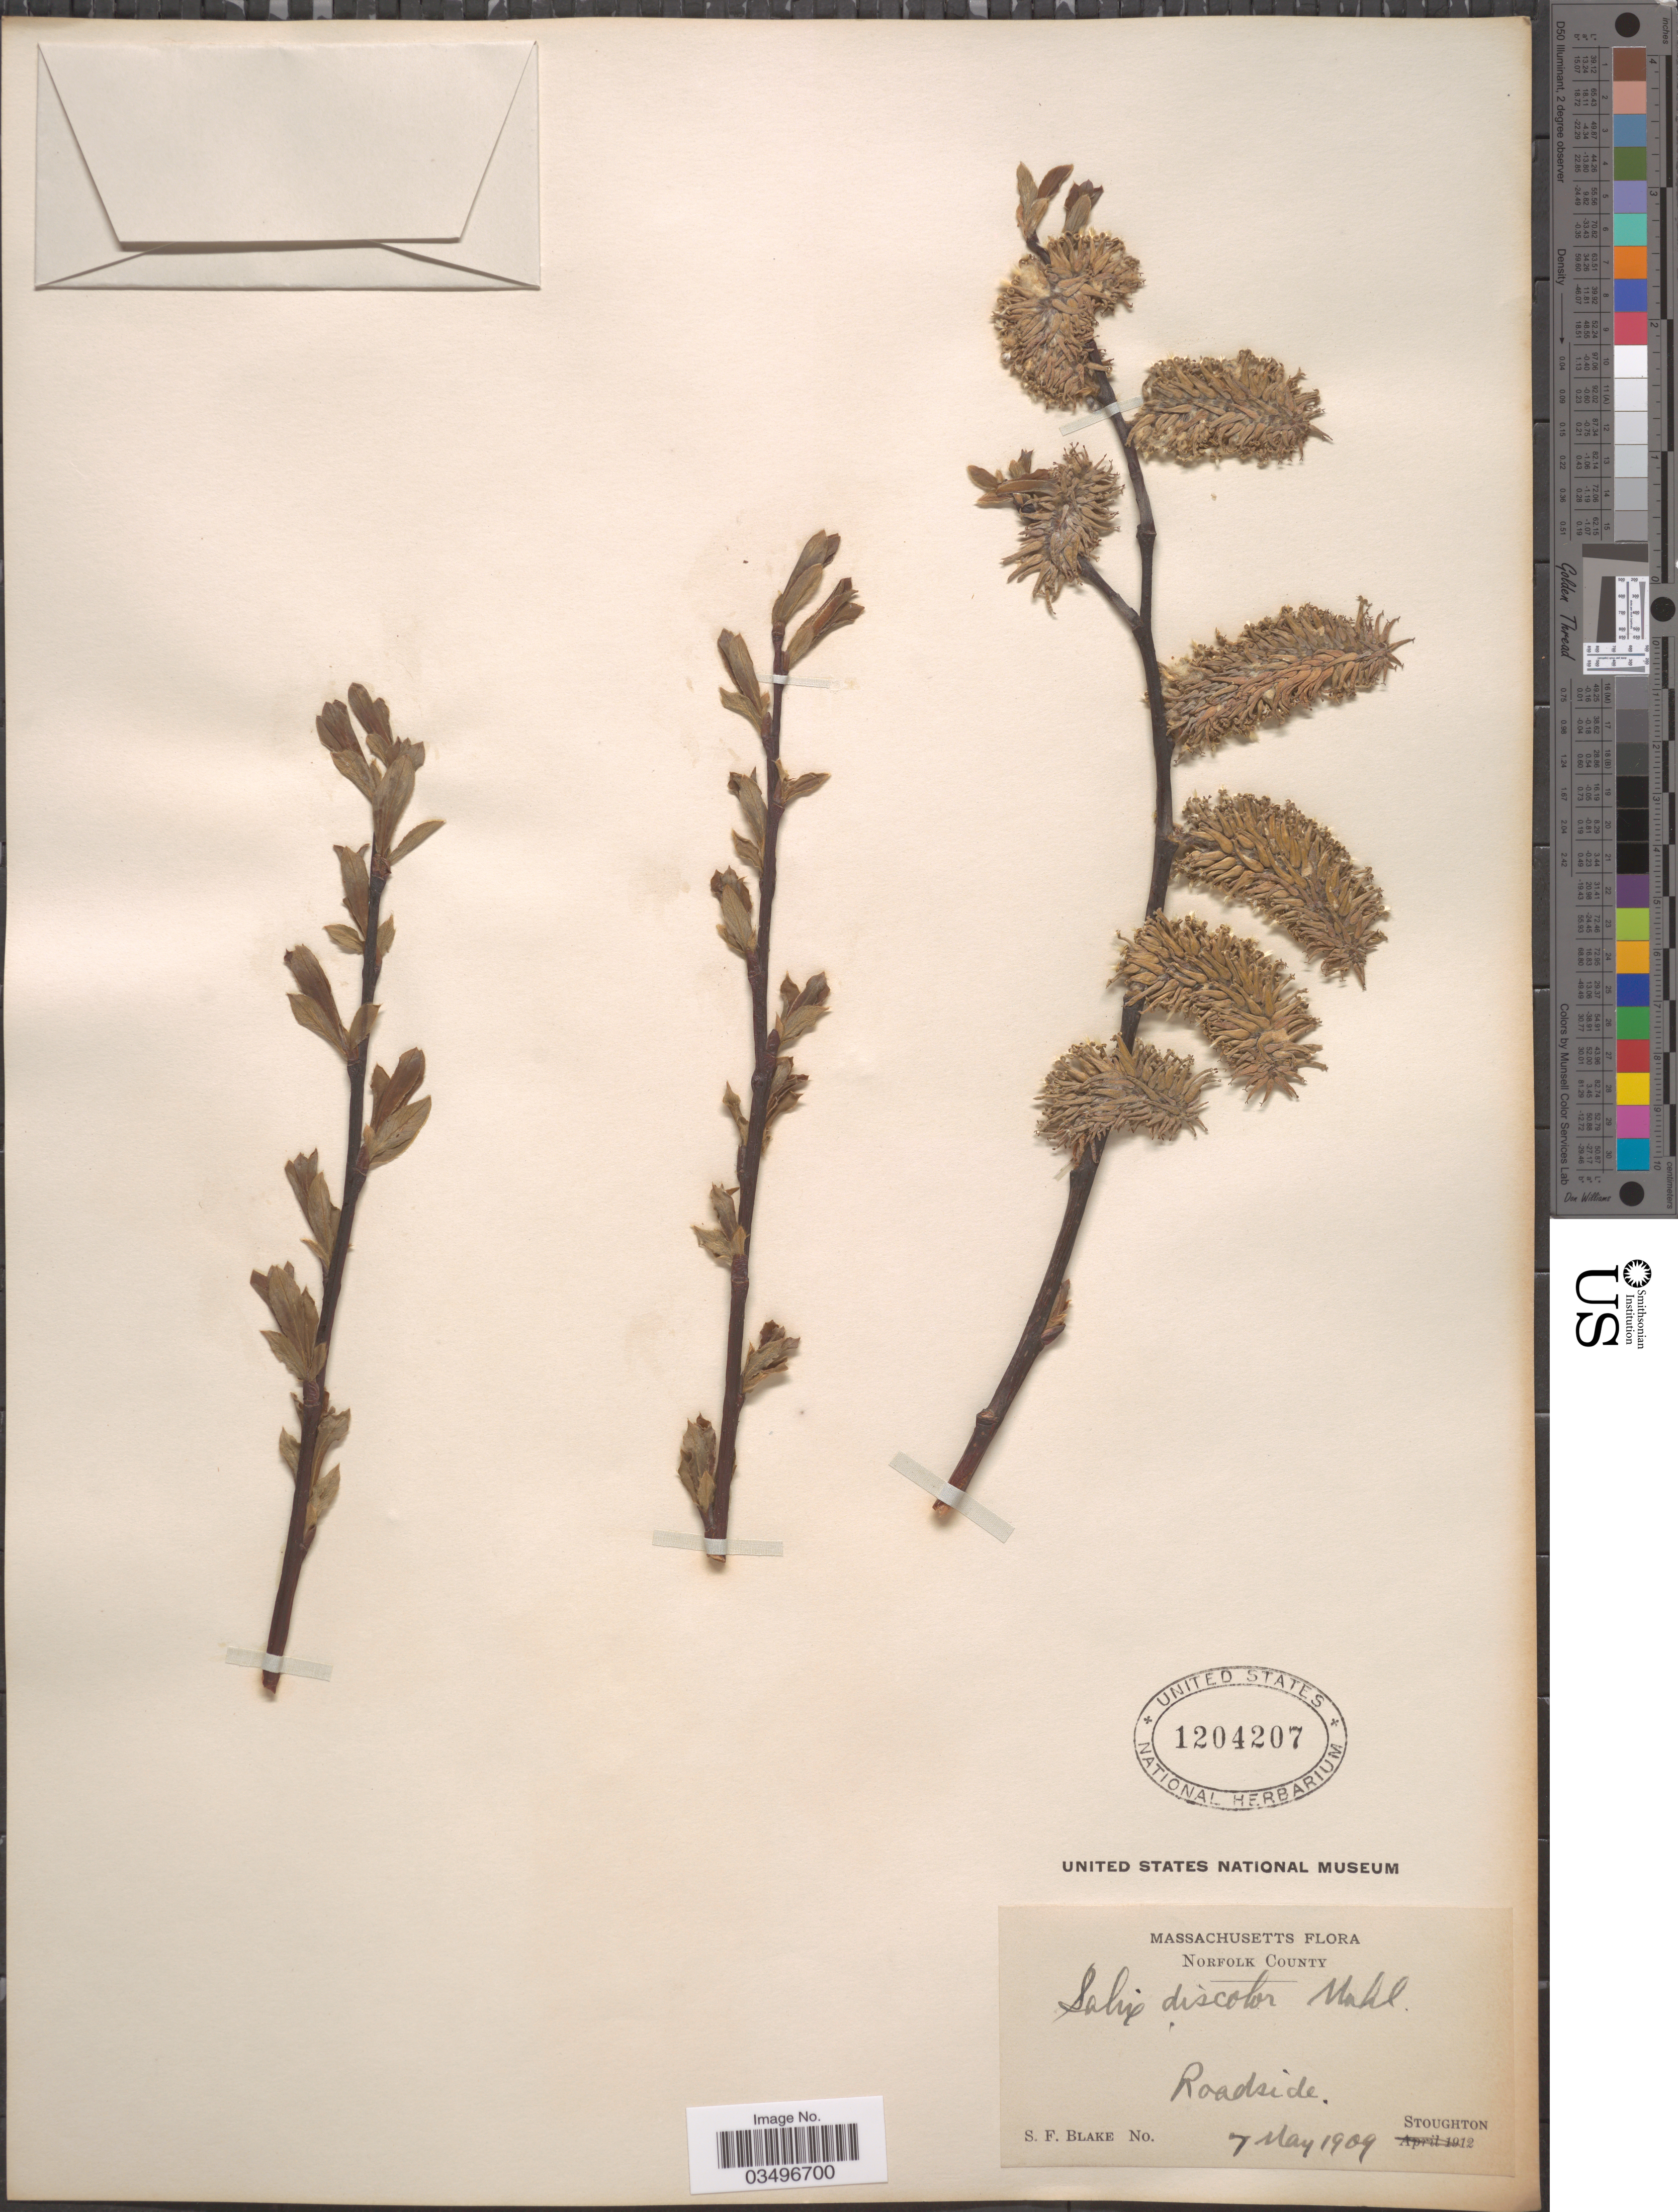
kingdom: Plantae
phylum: Tracheophyta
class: Magnoliopsida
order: Malpighiales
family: Salicaceae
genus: Salix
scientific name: Salix discolor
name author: Muhl.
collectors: S. Blake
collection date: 1909-05-07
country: United States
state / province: Massachusetts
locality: Norfolk County. Roadsie. Stoughton.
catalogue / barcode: US 1204207